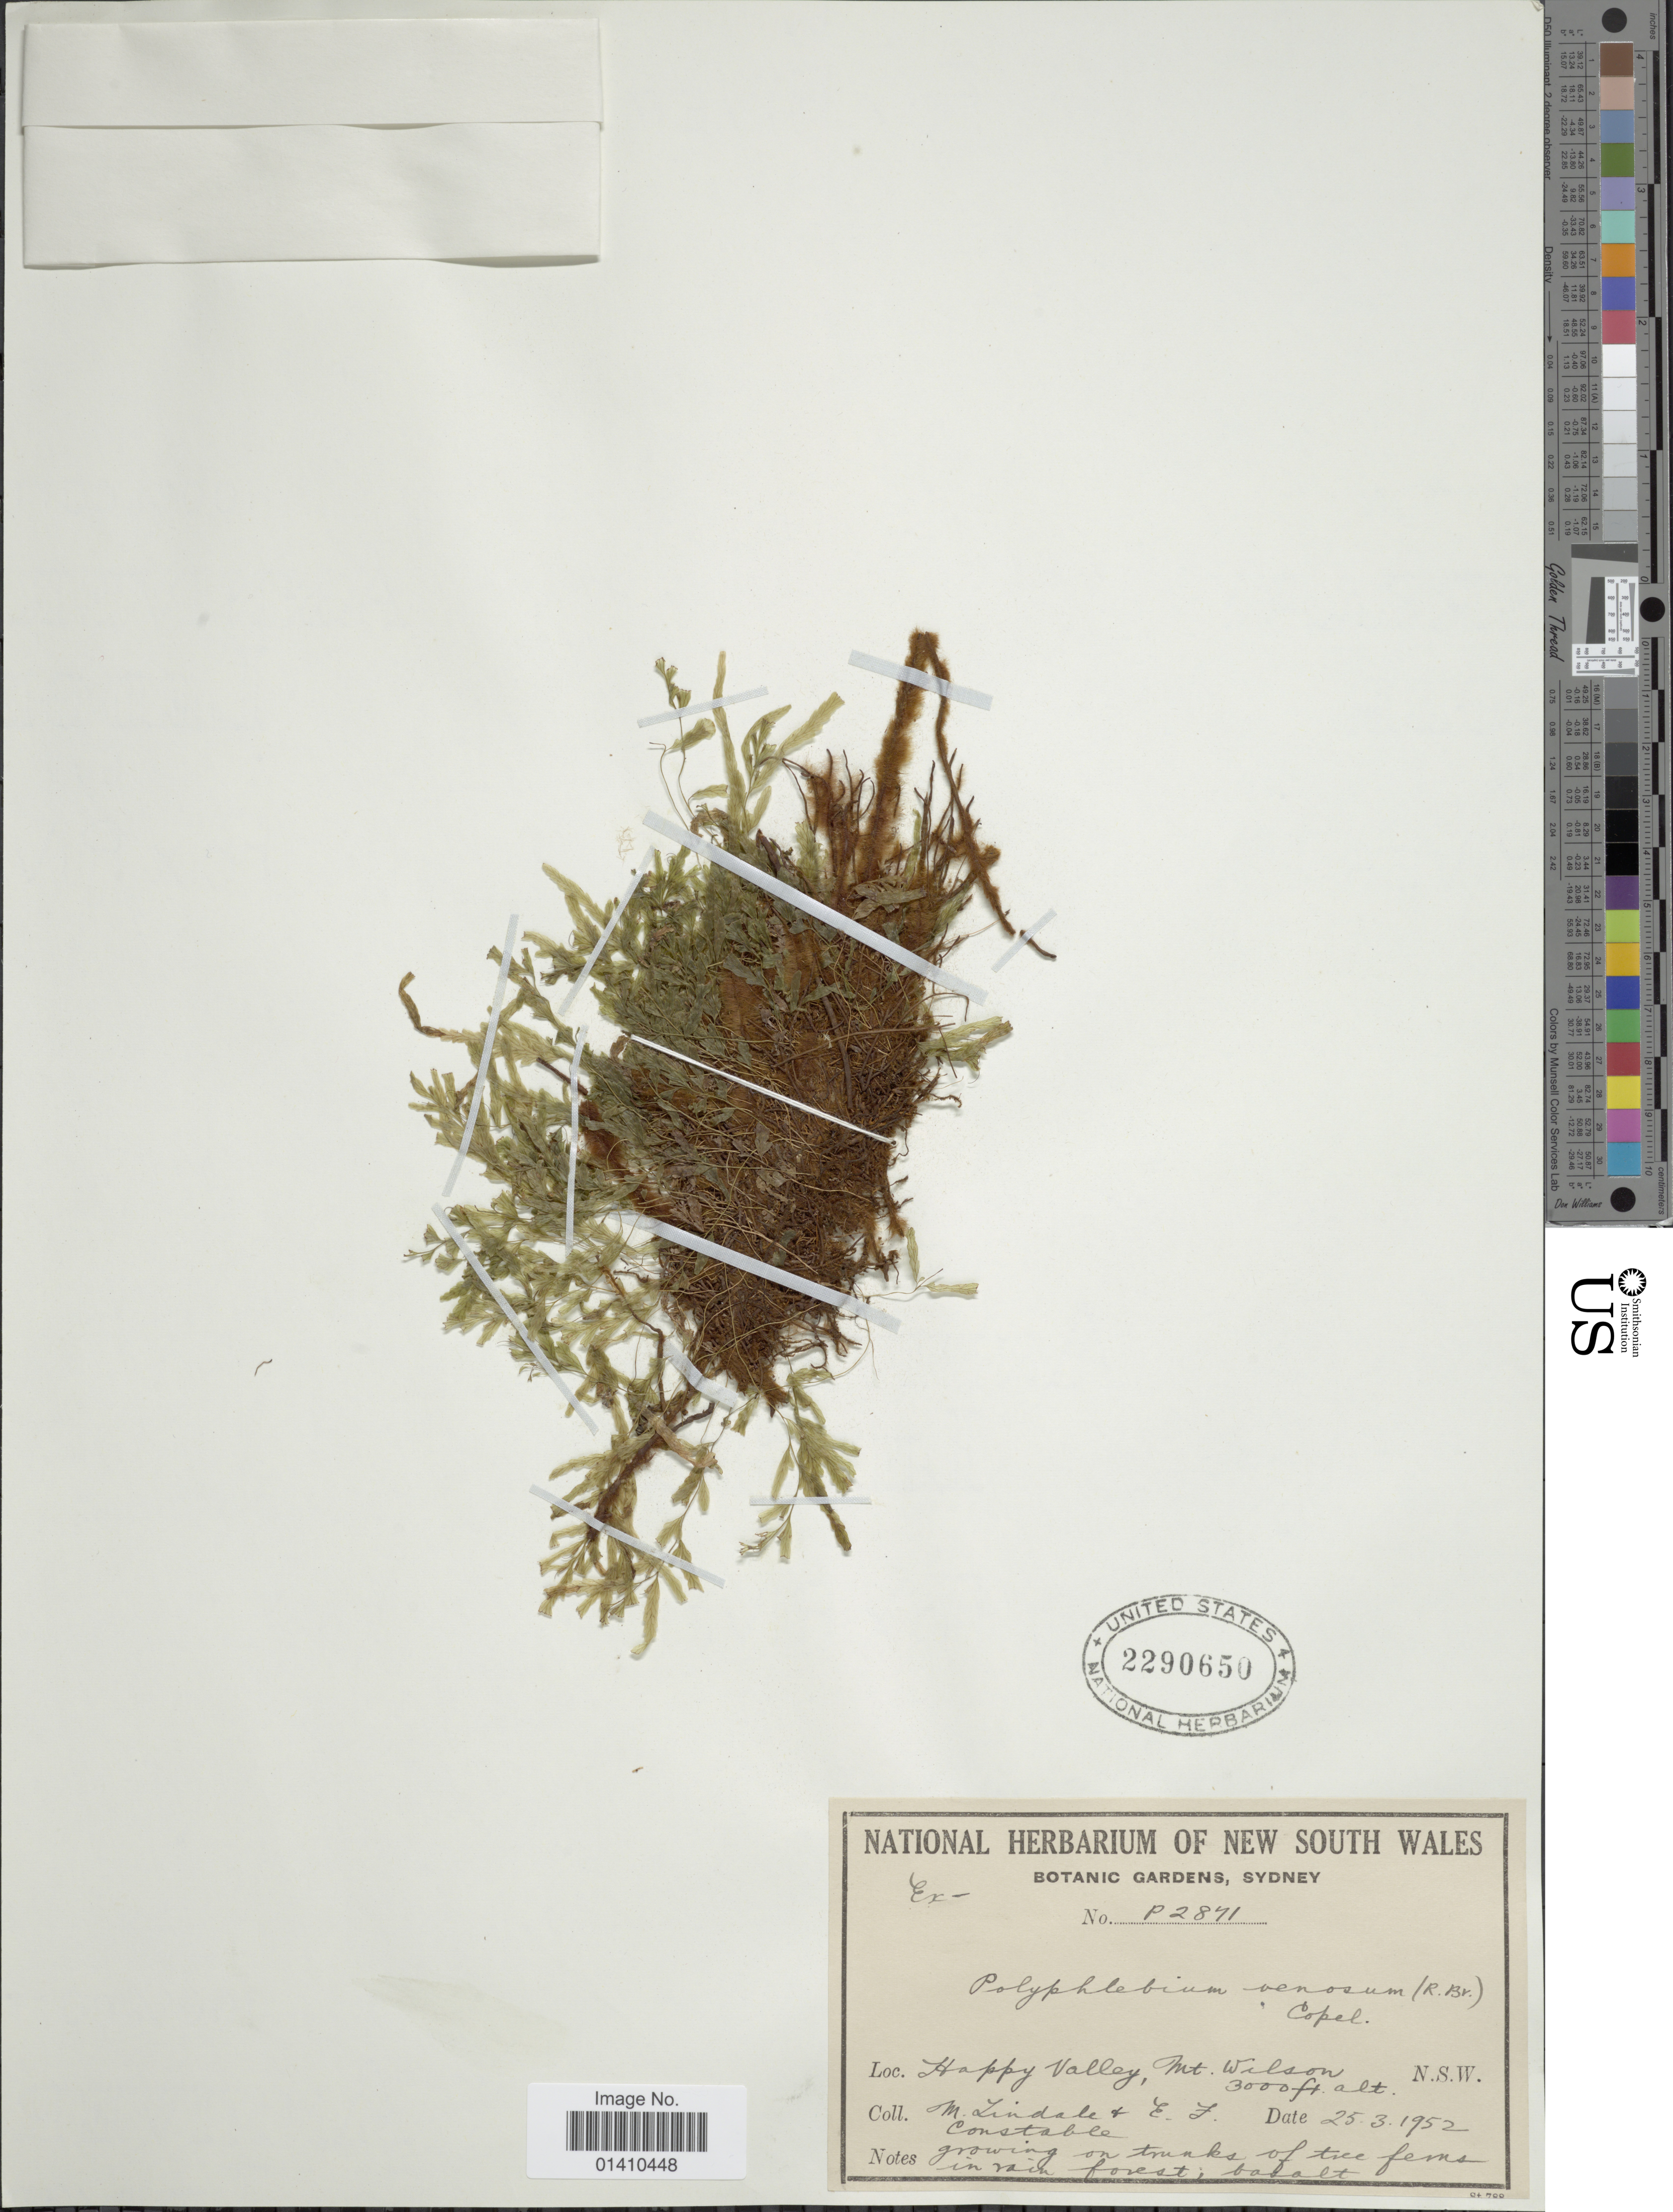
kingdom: Plantae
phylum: Tracheophyta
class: Polypodiopsida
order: Hymenophyllales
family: Hymenophyllaceae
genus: Polyphlebium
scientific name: Polyphlebium venosum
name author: (R. Br.) Copel.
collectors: M. Lindale & E. F. Constable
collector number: P2871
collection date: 1952-03-25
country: Australia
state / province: New South Wales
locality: Happy Valley, Mt.Wilson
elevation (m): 914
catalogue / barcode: US 2290650